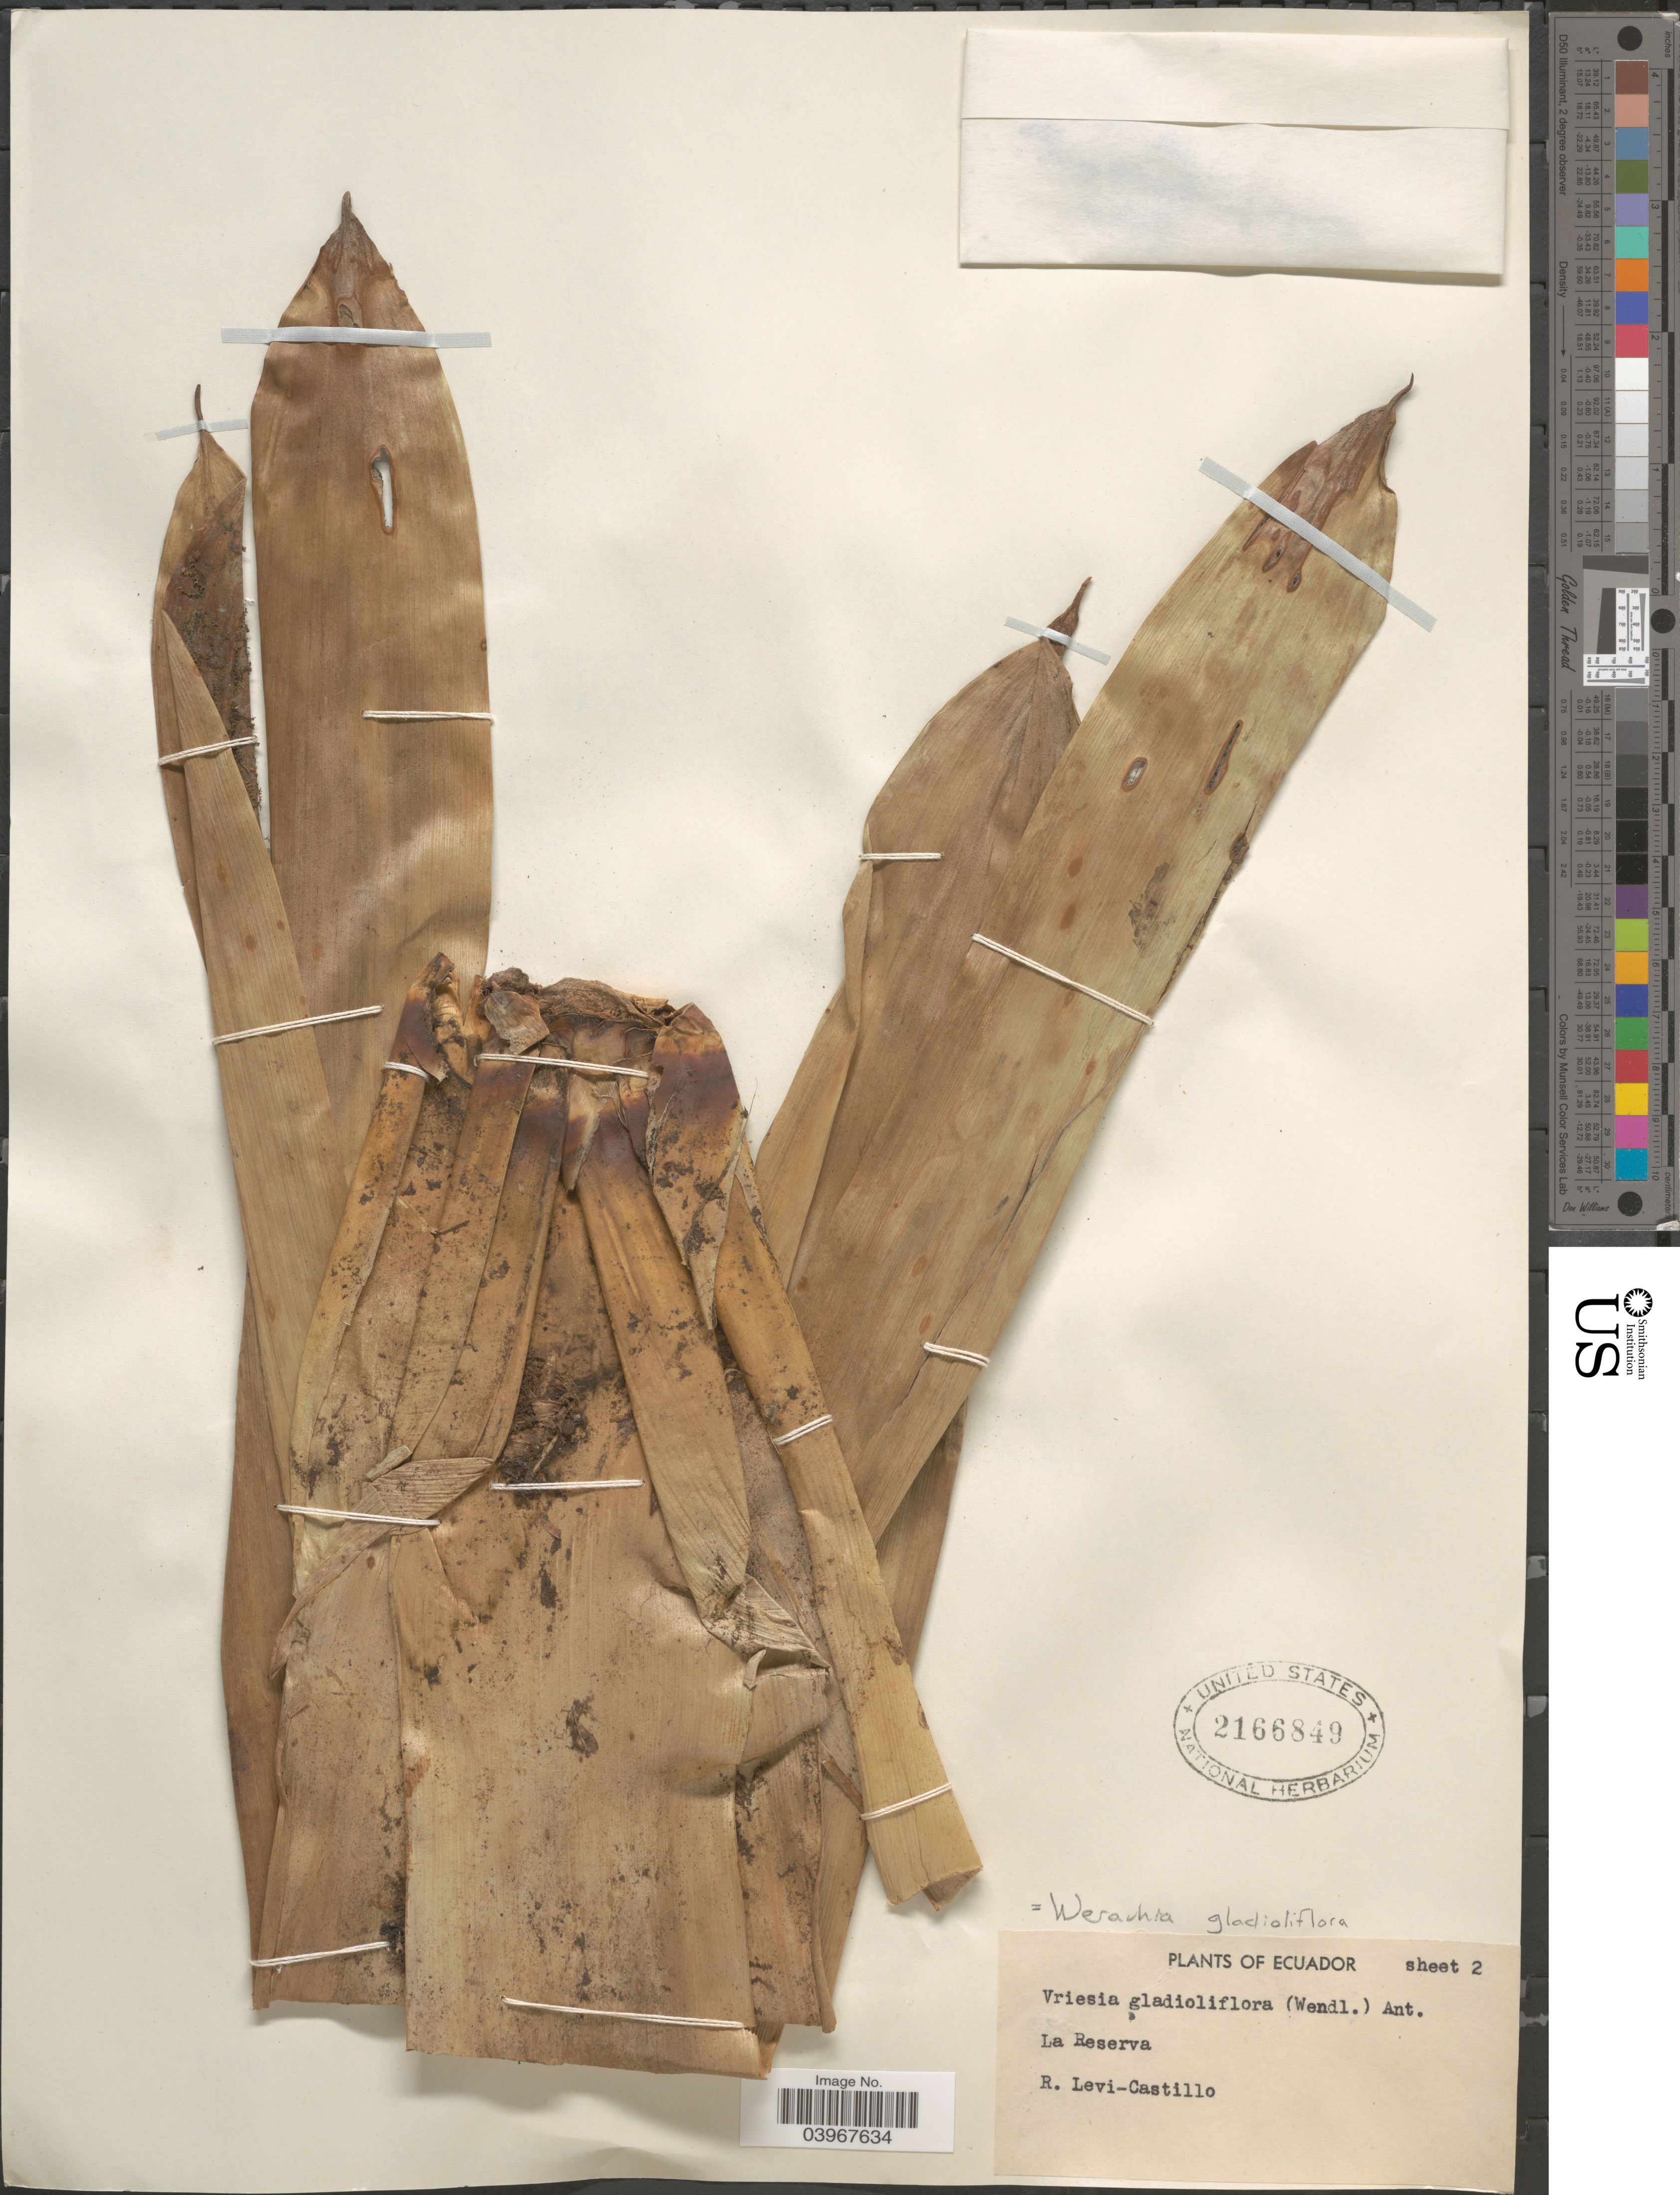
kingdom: Plantae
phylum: Tracheophyta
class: Liliopsida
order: Poales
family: Bromeliaceae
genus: Werauhia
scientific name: Werauhia gladioliflora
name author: (H. Wendl.) J.R. Grant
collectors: R. Levi-Castillo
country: Ecuador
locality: La Reserva.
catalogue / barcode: US 2166849